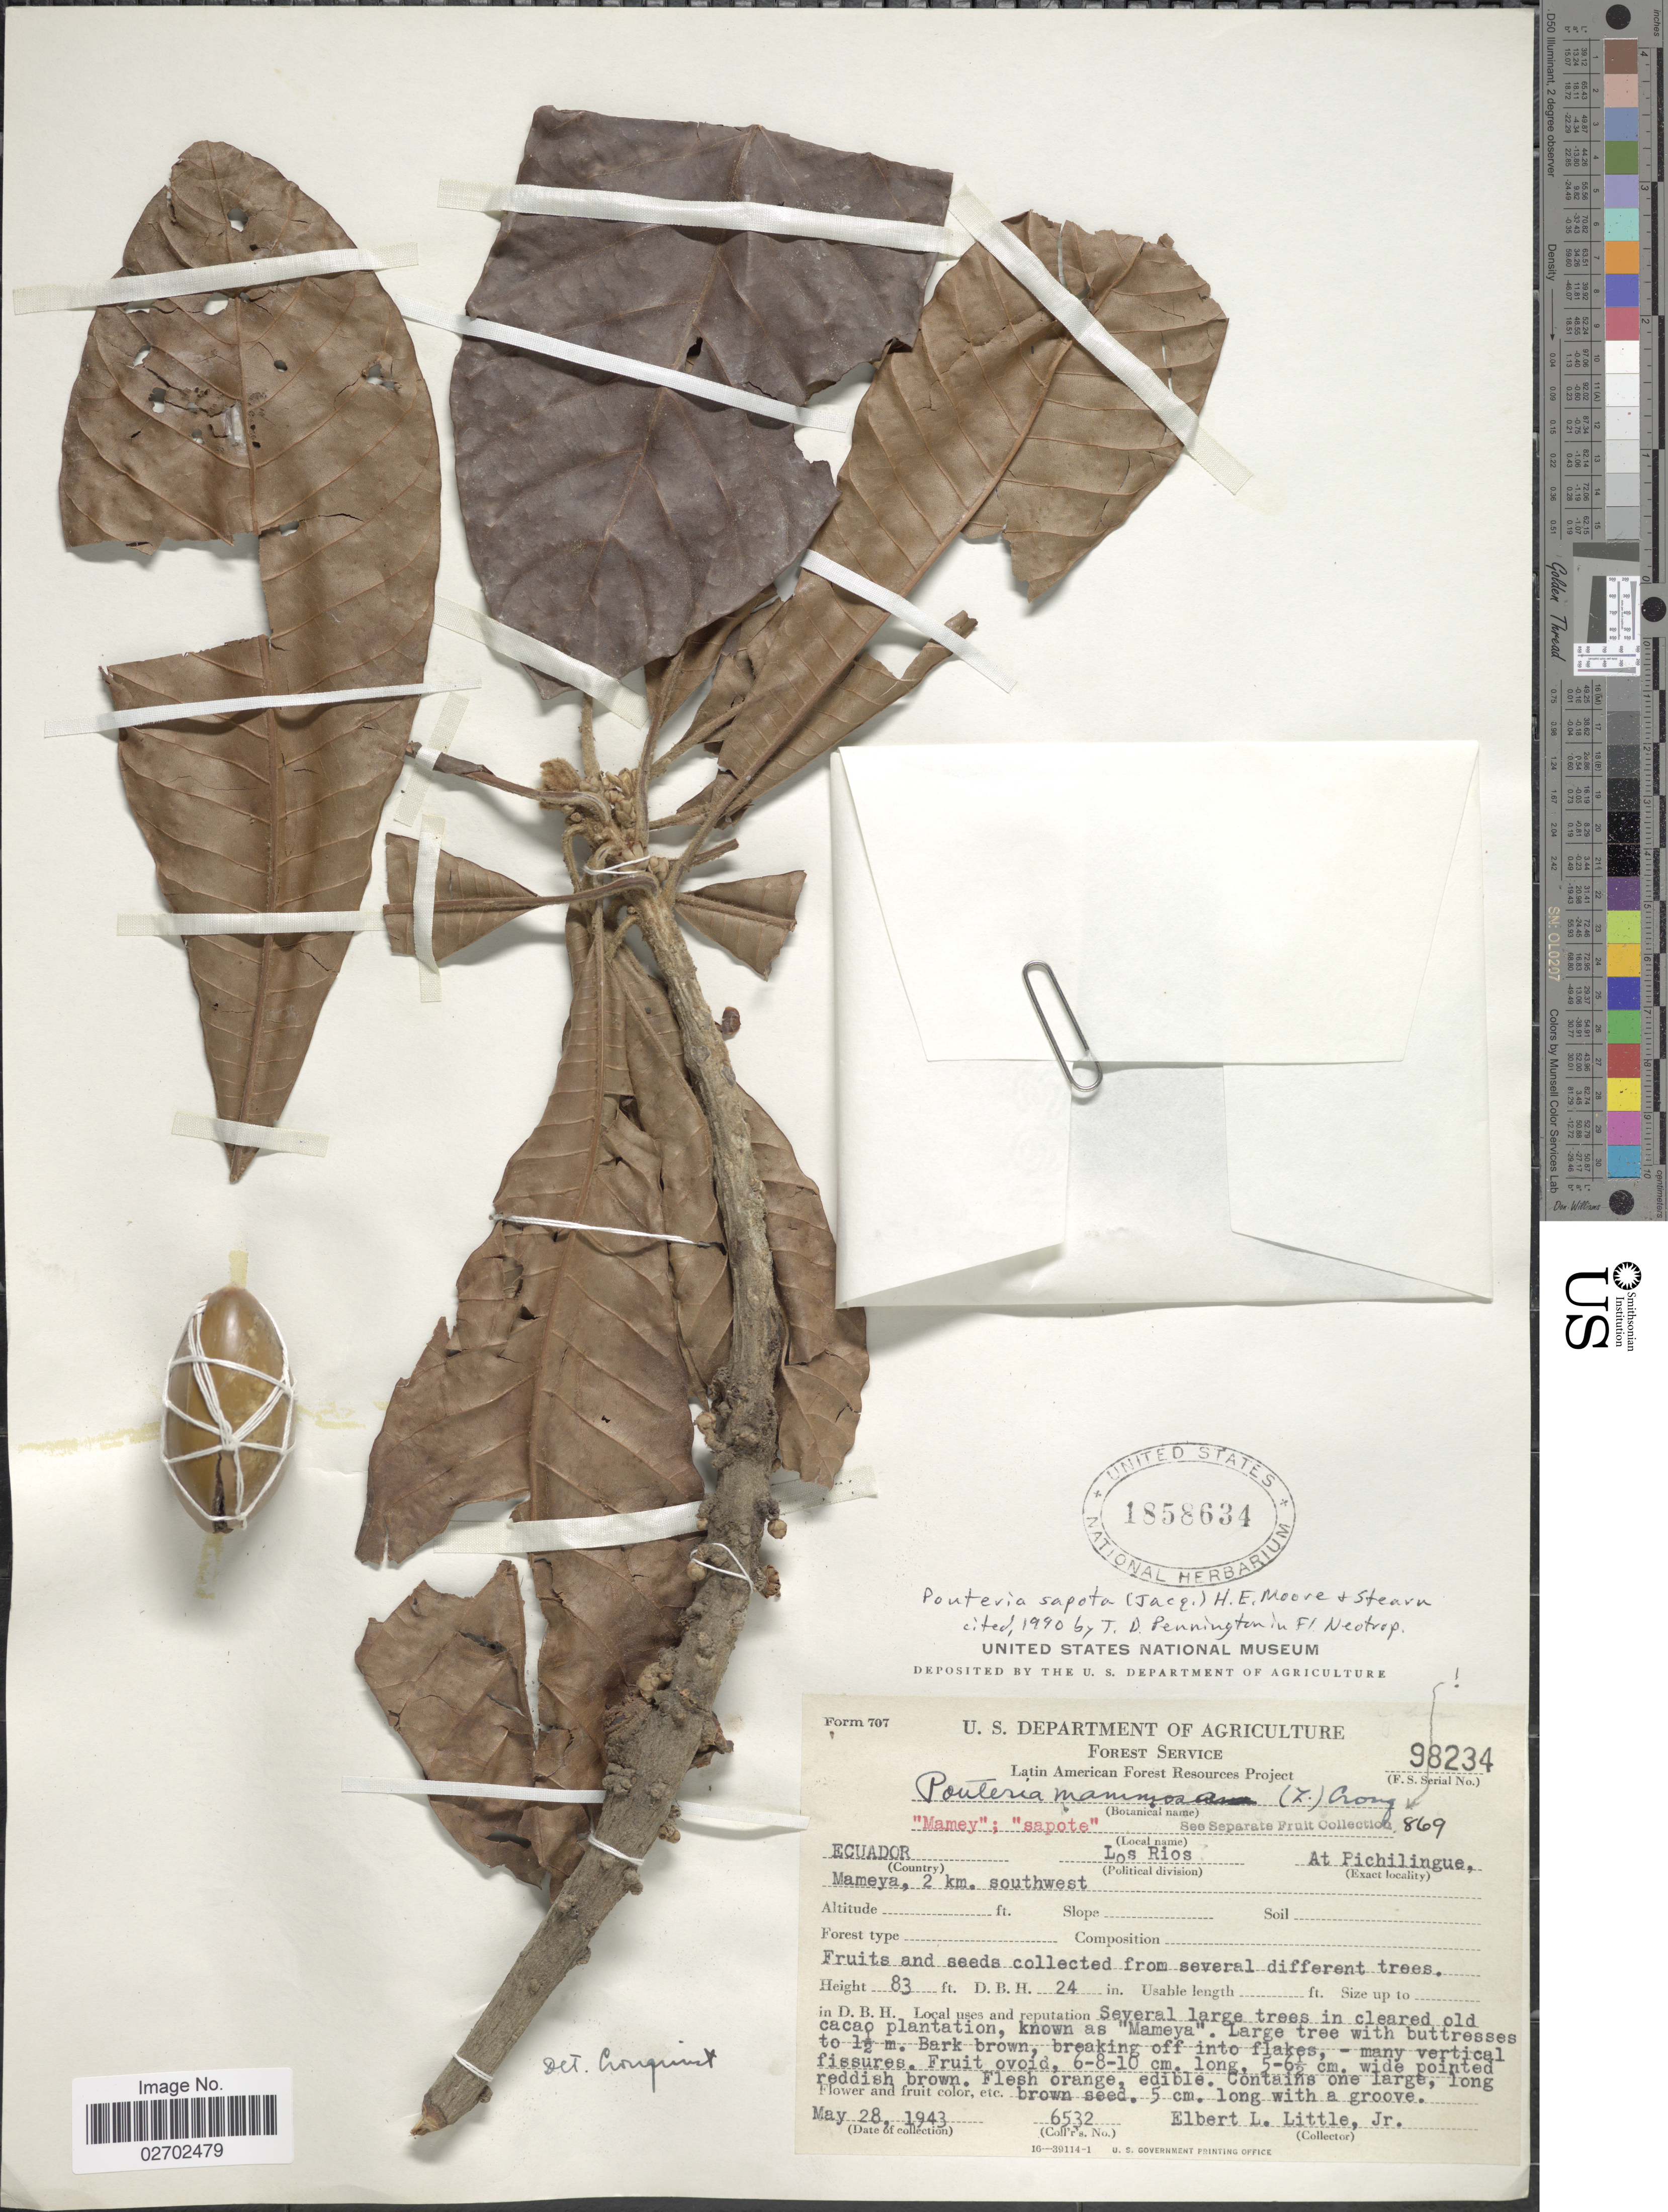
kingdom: Plantae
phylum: Tracheophyta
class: Magnoliopsida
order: Ericales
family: Sapotaceae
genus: Pouteria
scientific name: Pouteria sapota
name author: (Jacq.) H.E. Moore & Stearn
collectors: E. L. Little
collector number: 6532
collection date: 1943-05-28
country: Ecuador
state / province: Los Ríos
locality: At Pichilingue, Mameya, 2 km. southwest.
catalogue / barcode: US 1858634